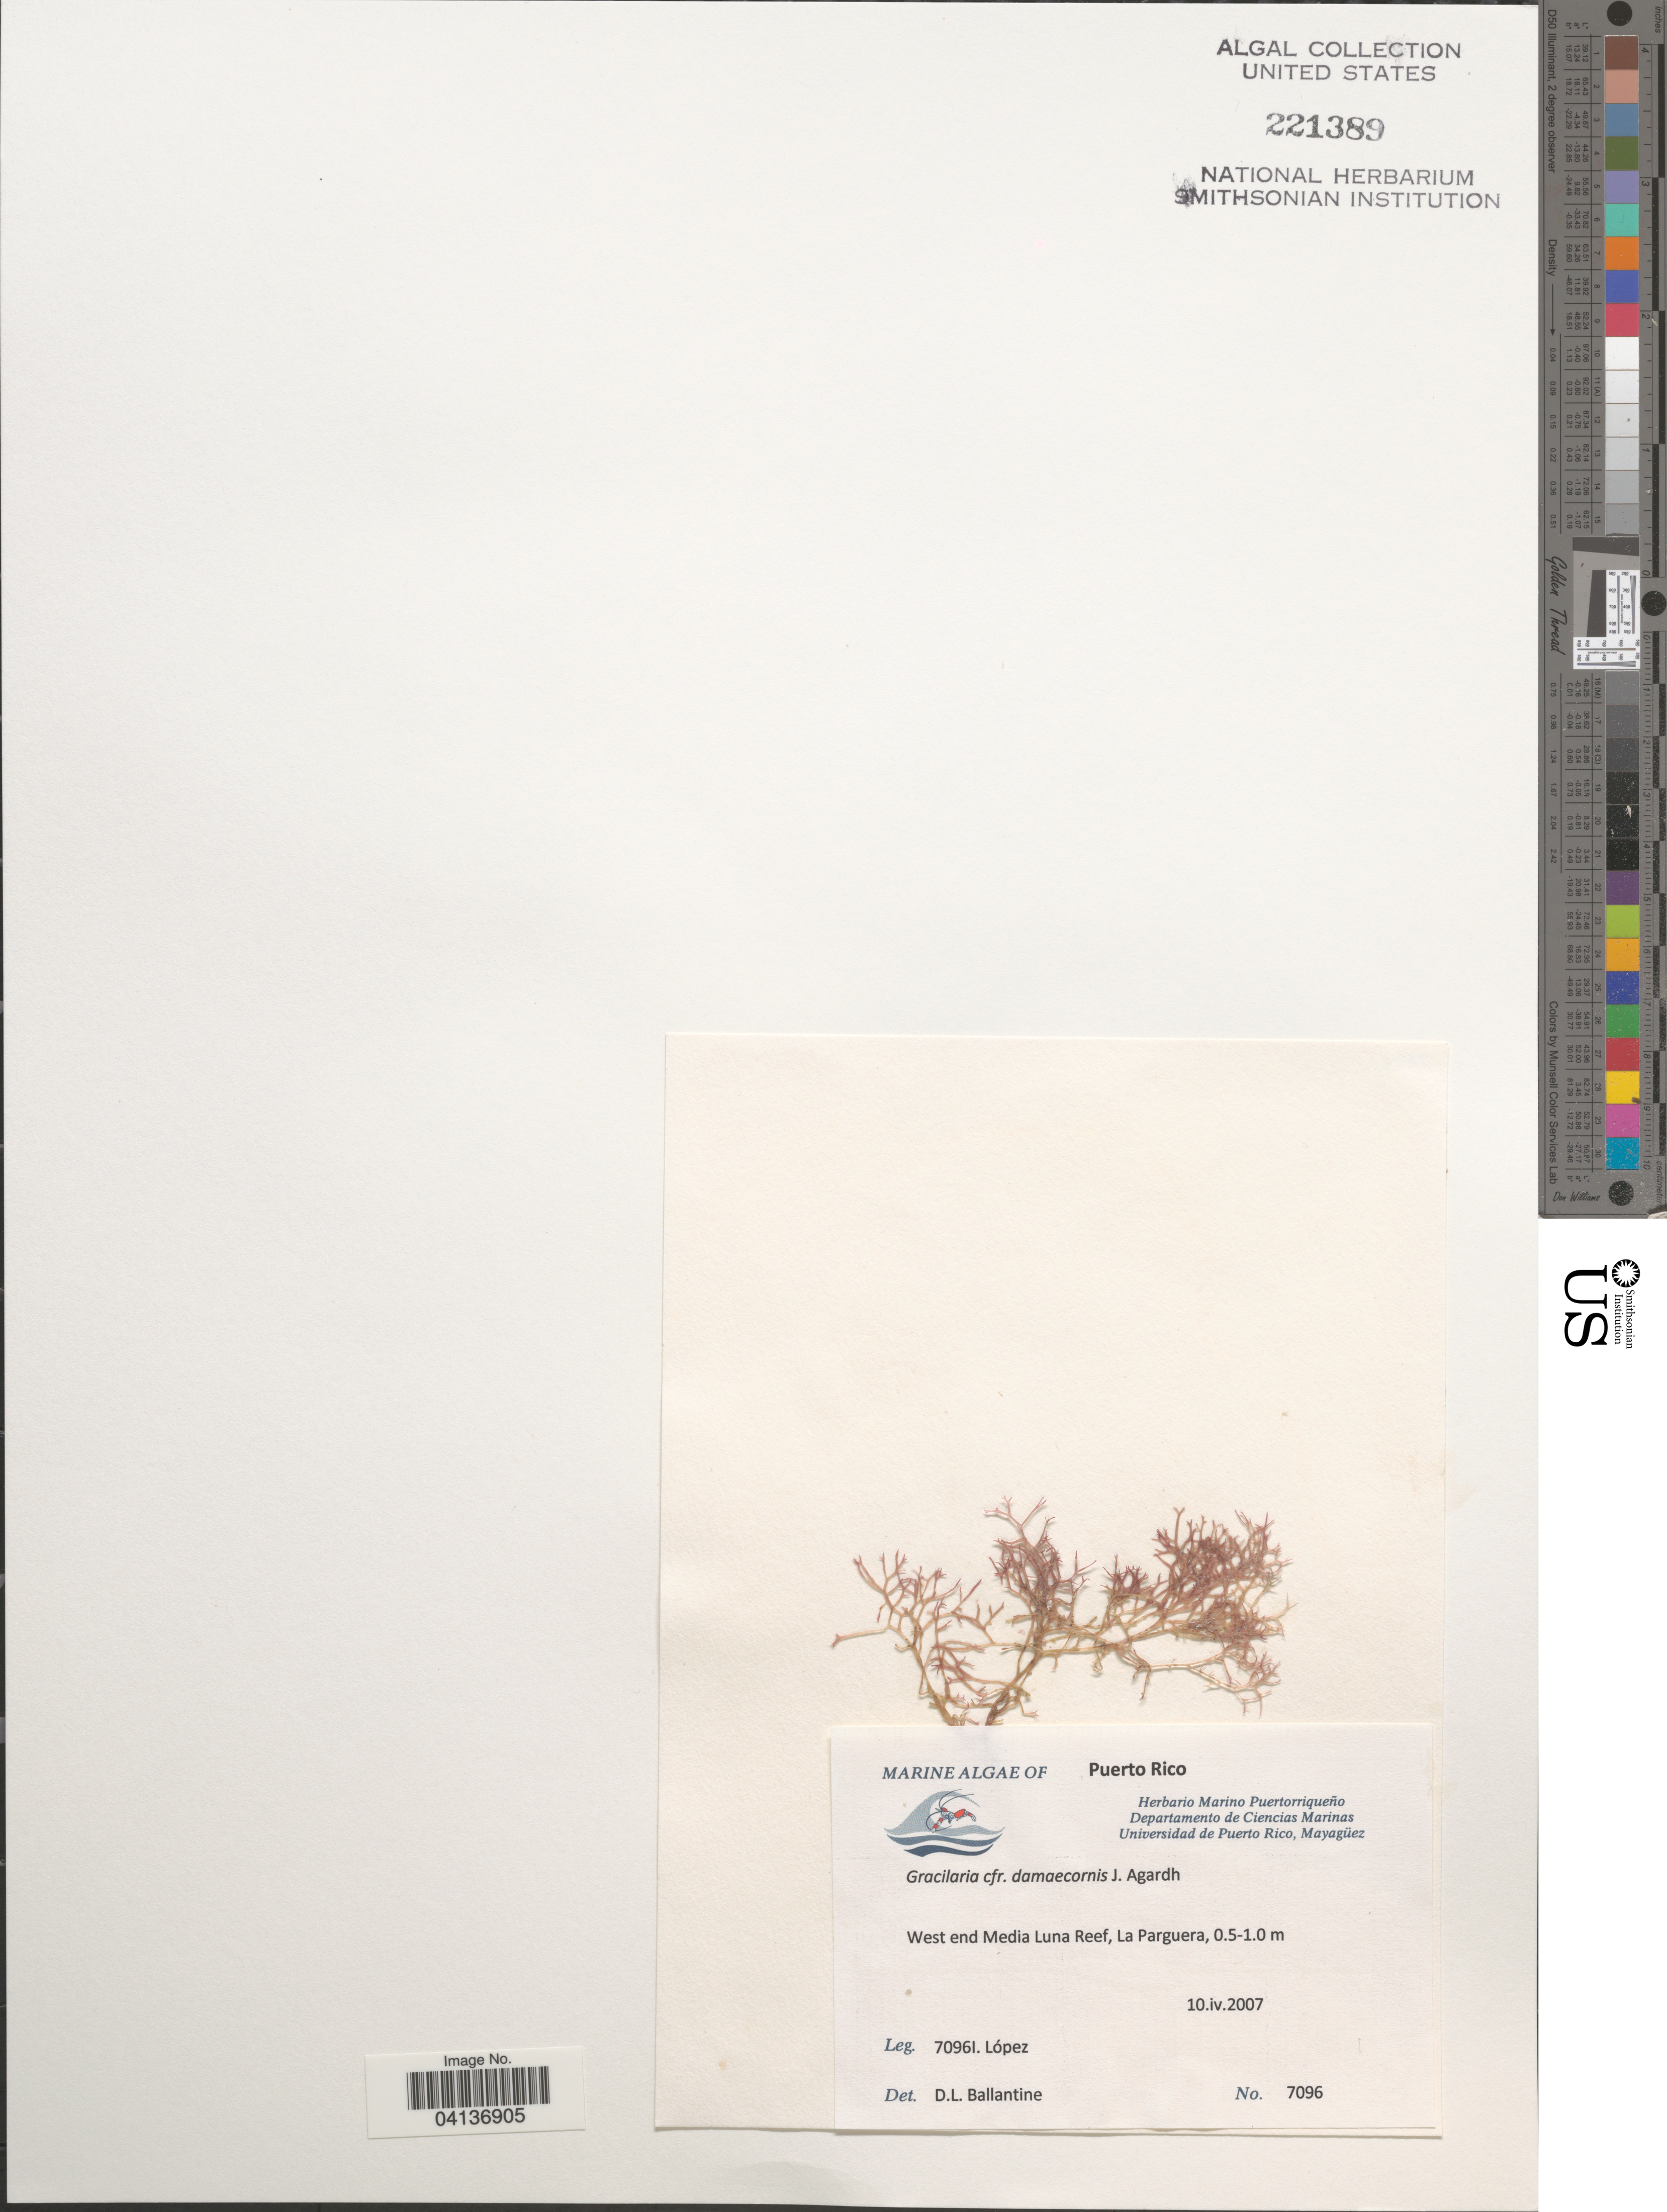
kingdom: Plantae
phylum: Rhodophyta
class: Florideophyceae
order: Gracilariales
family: Gracilariaceae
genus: Gracilaria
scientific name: Gracilaria damaecornis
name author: J. Agardh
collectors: I. Lopéz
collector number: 7096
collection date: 2007-04-10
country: Puerto Rico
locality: West end Media Luna Reef, La Parguera.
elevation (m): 0.5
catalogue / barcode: US 221389